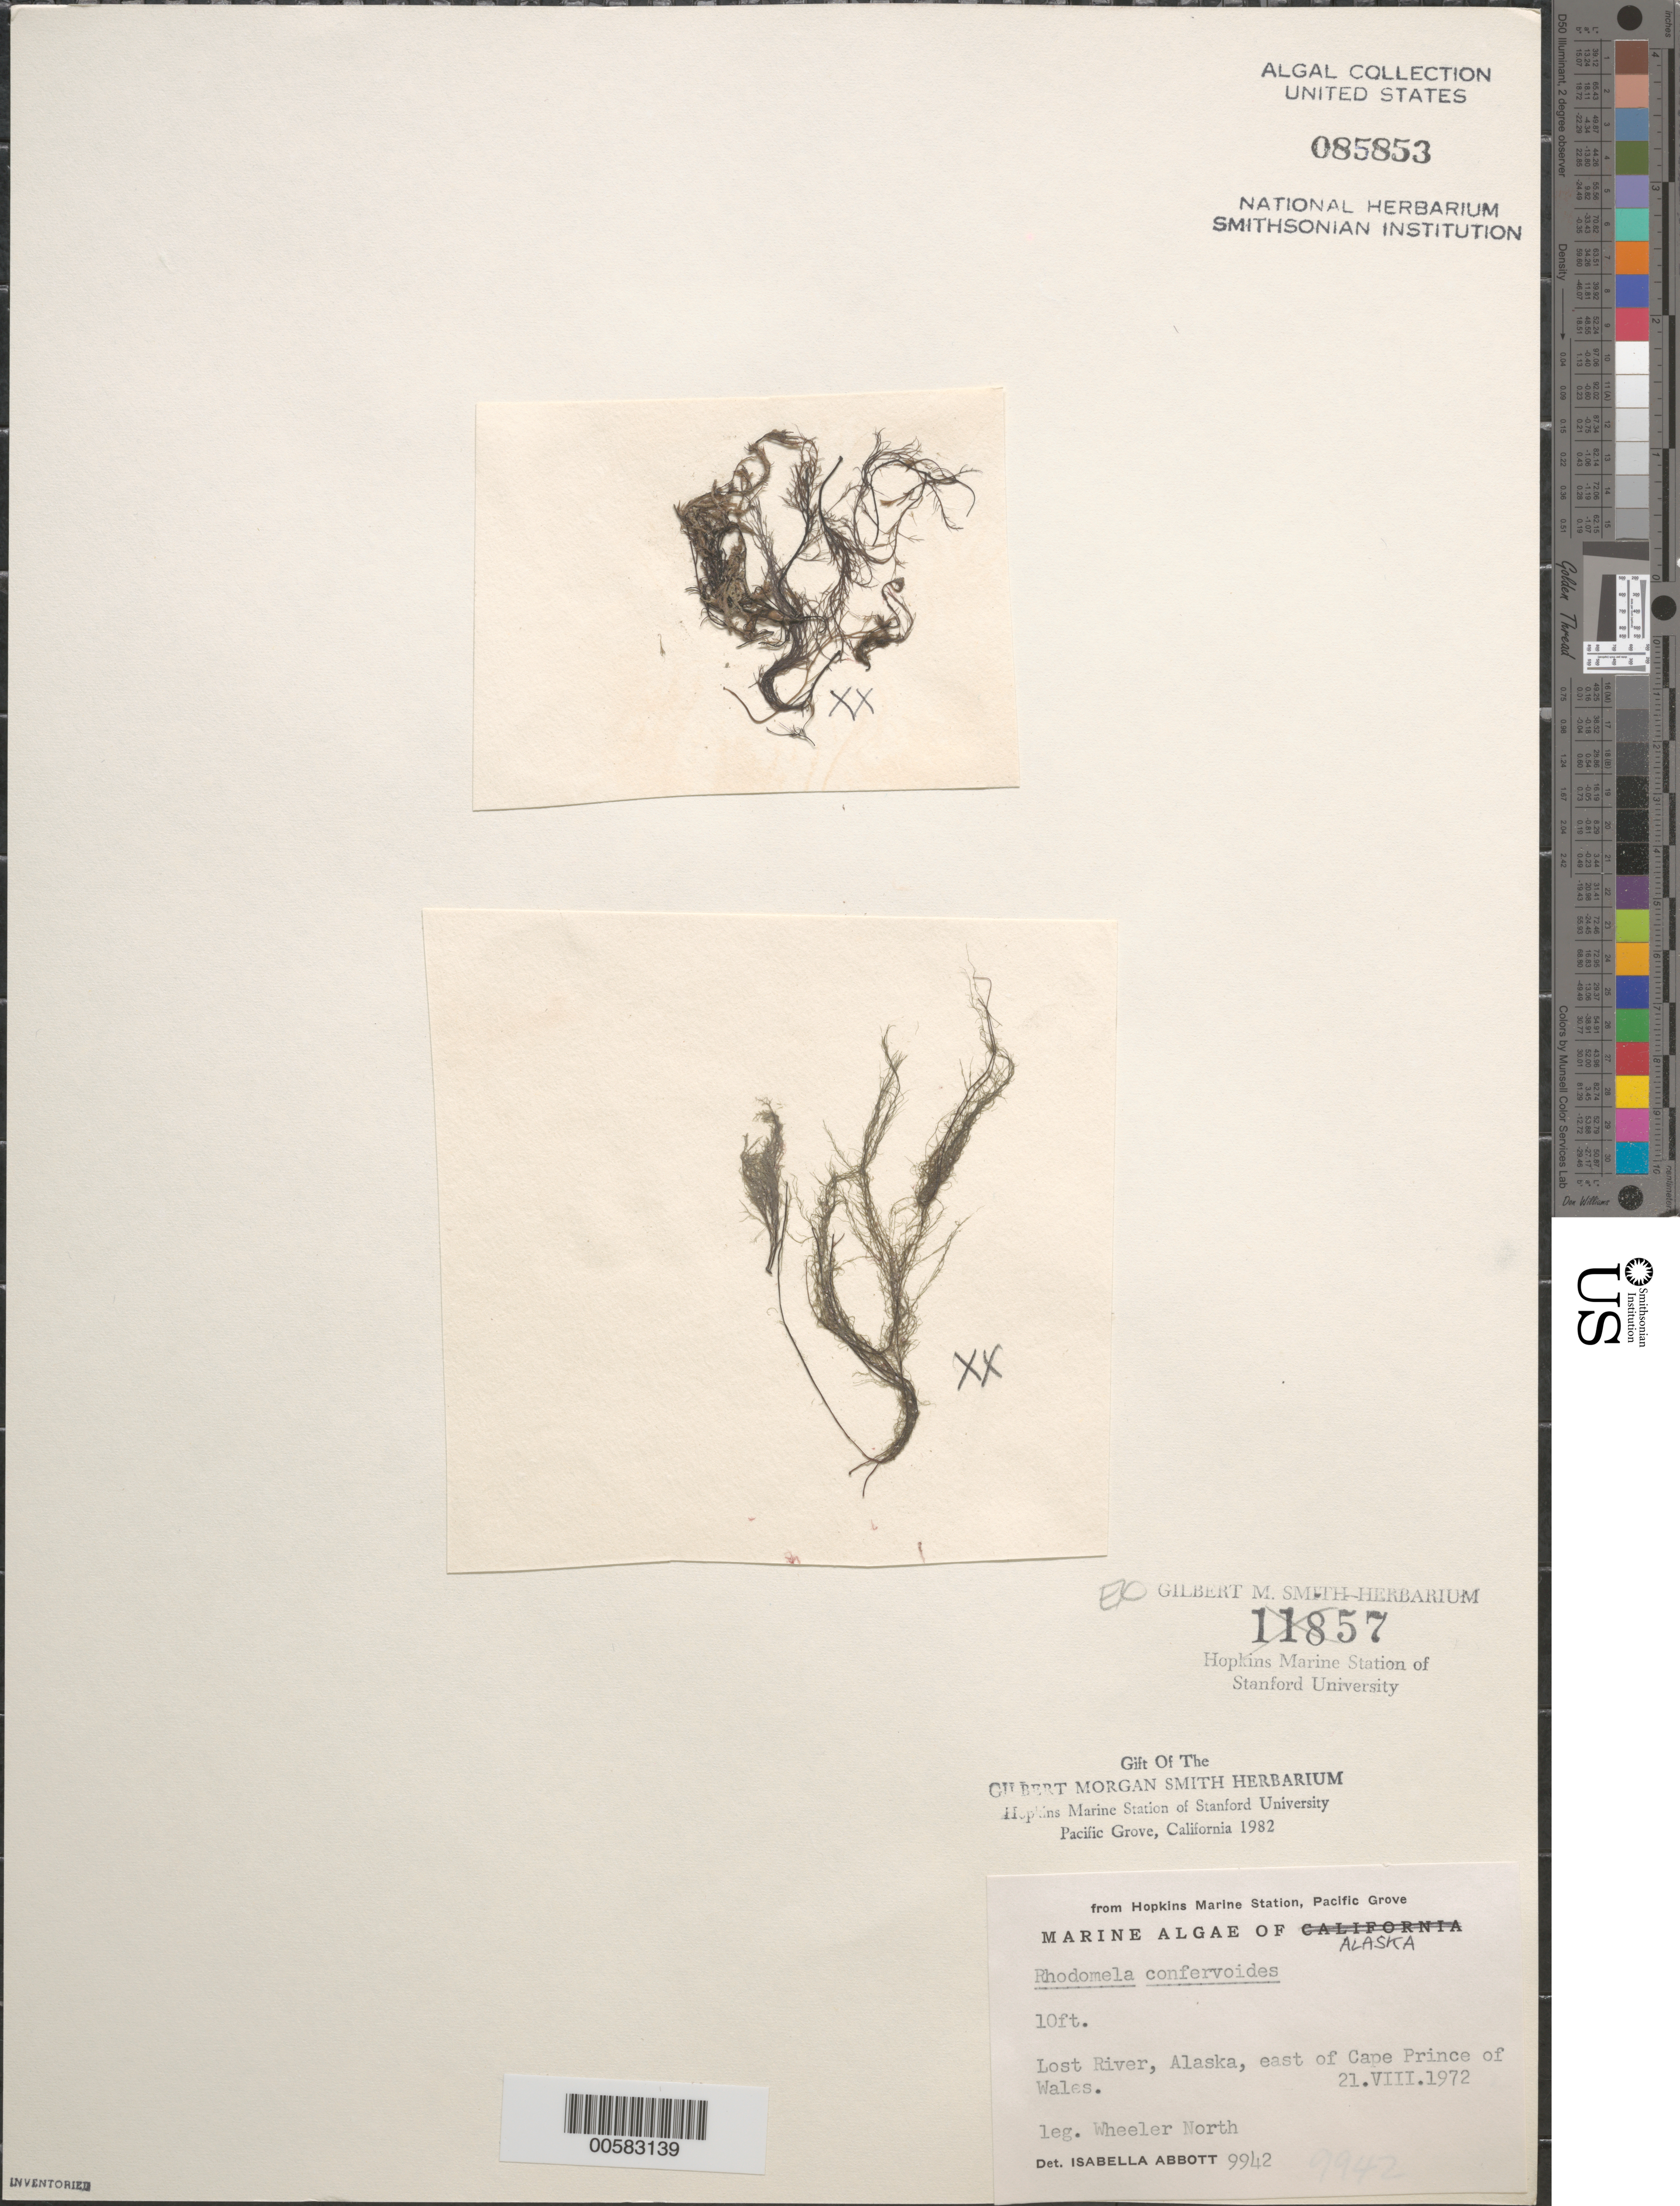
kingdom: Plantae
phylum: Rhodophyta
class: Florideophyceae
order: Ceramiales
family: Rhodomelaceae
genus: Rhodomela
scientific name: Rhodomela confervoides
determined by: Abbott, Isabella A.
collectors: W. North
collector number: IAA 9942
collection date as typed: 21 Aug 1972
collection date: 1972-08-21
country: United States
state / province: Alaska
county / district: Nome Division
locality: Lost River, east of Cape Prince of Wales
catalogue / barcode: US 85853